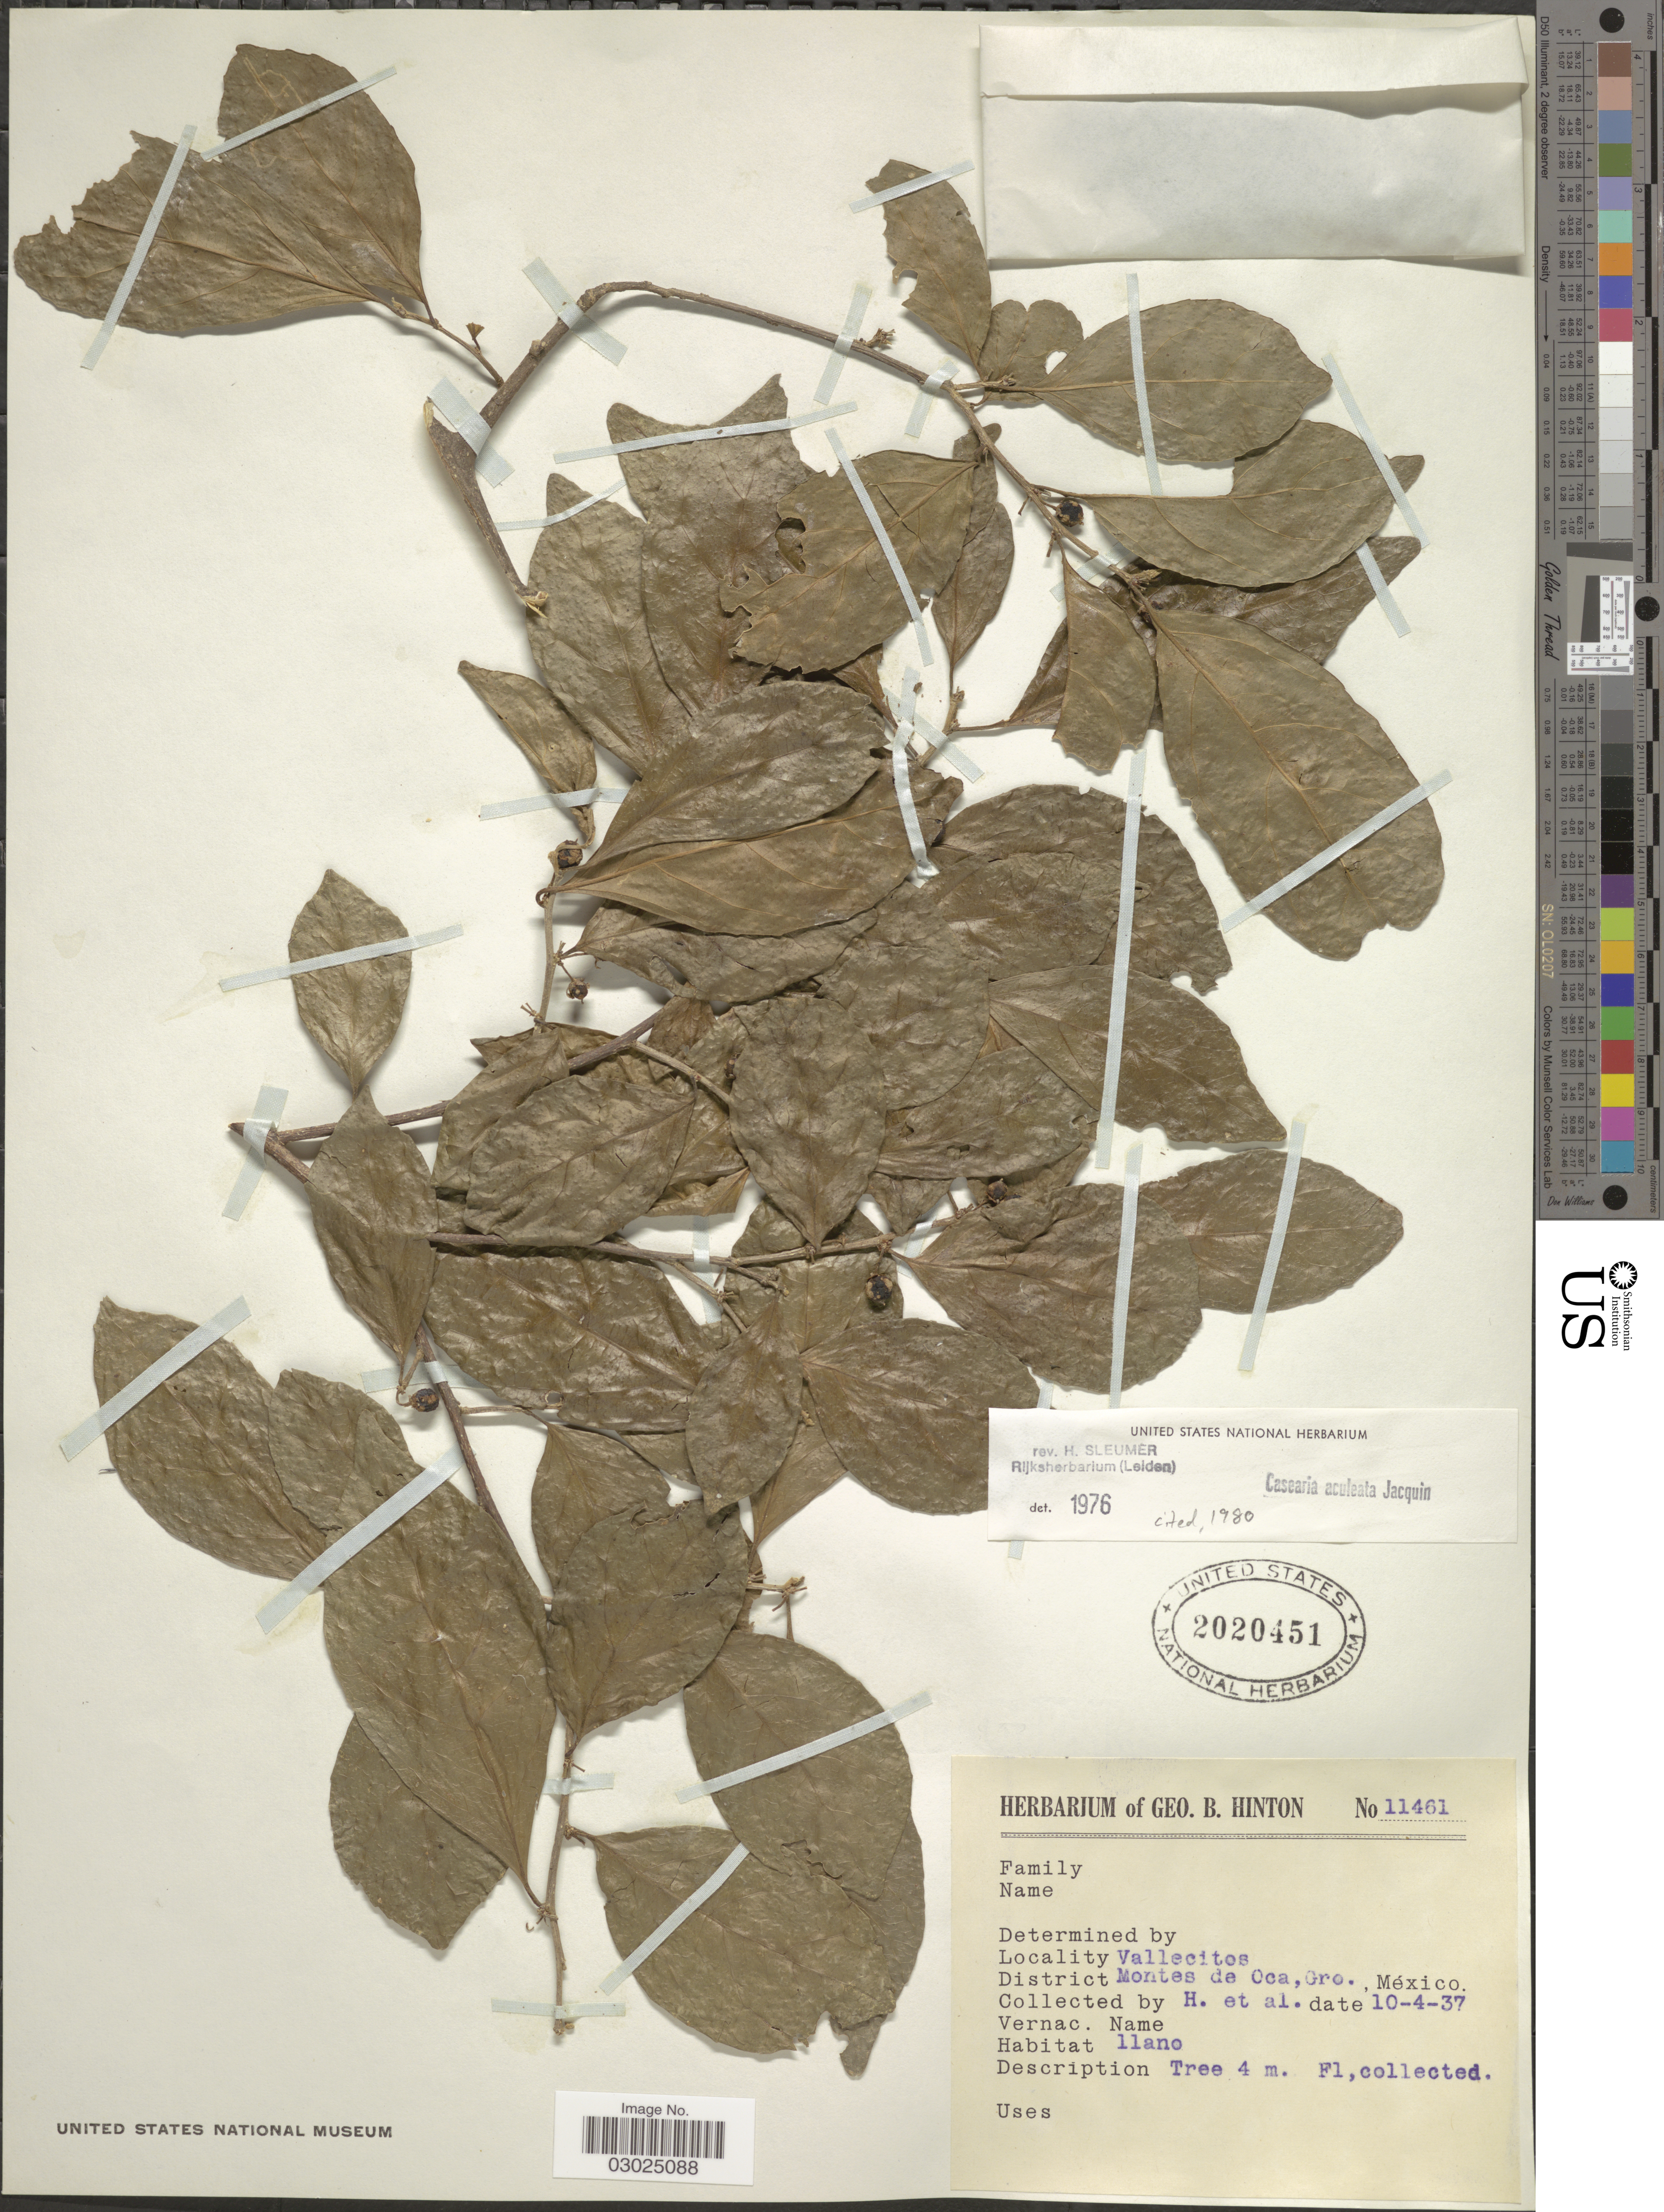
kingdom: Plantae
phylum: Tracheophyta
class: Magnoliopsida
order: Malpighiales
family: Salicaceae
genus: Casearia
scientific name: Casearia aculeata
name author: Jacq.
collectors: G. B. Hinton & et al.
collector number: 11461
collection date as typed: Transcribed d/m/y: 10/4/37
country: Mexico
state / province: Guerrero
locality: Vallecitos. District Montes de Oca.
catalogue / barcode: US 2020451